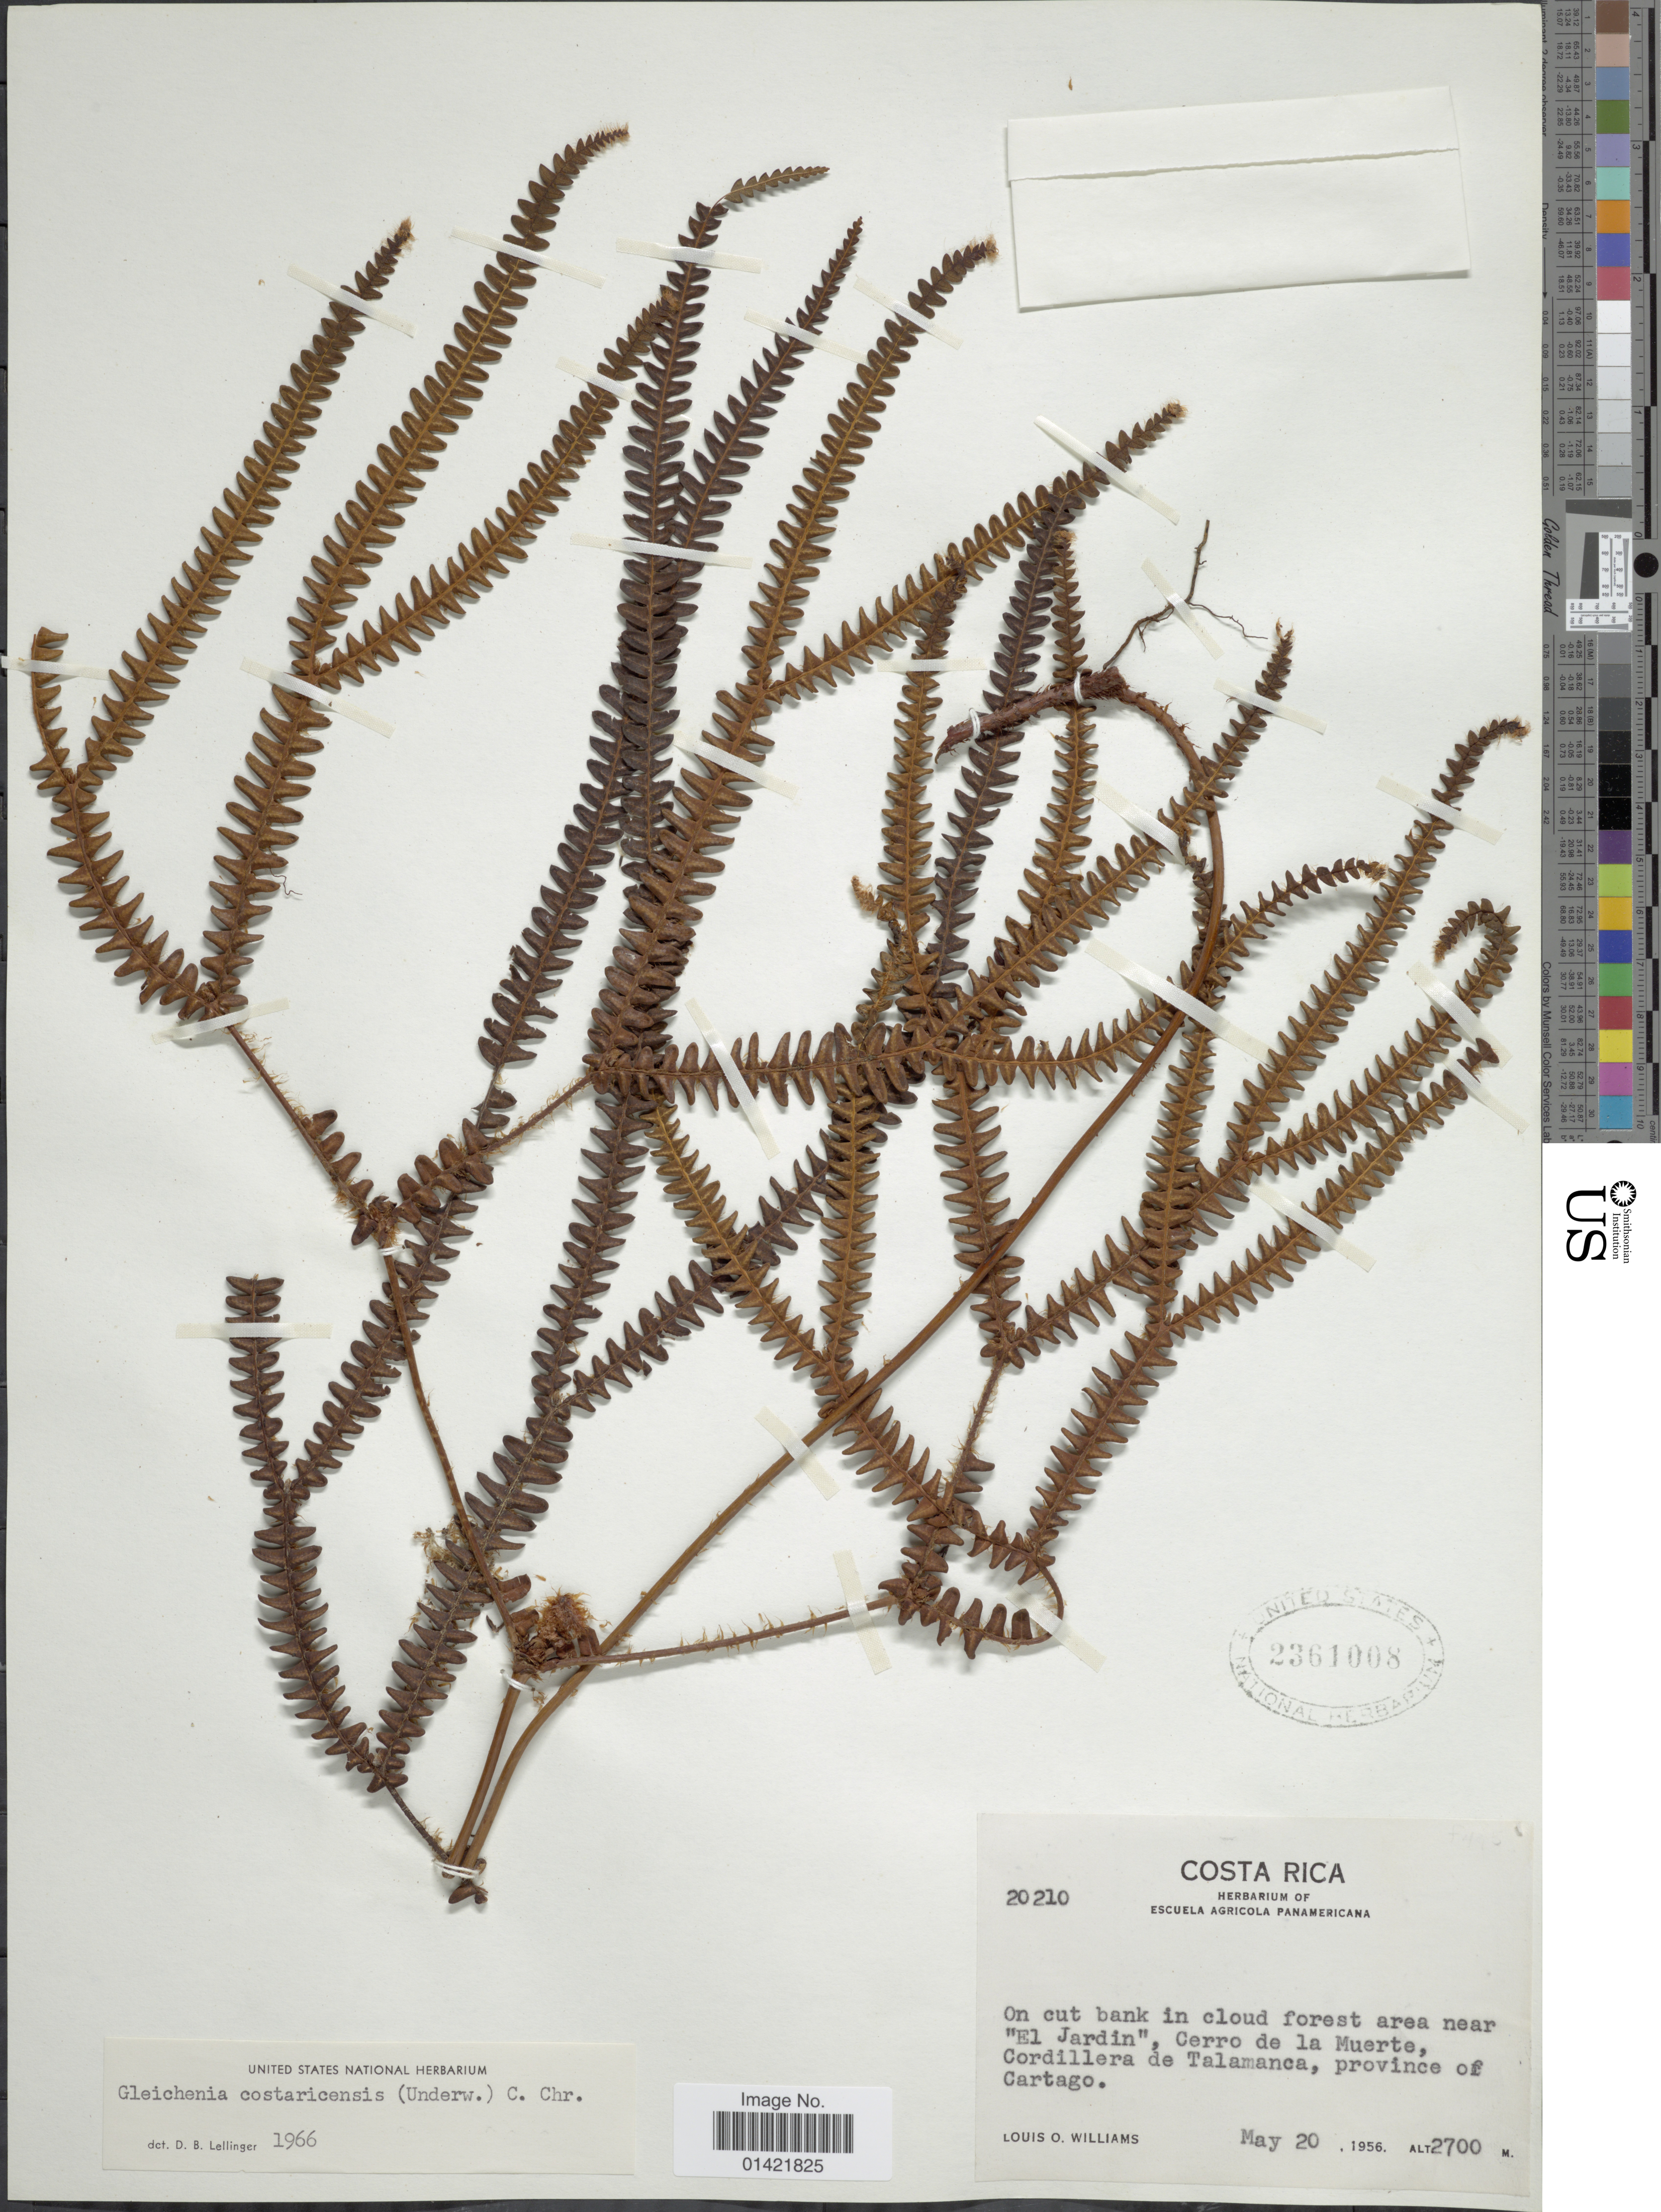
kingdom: Plantae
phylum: Tracheophyta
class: Polypodiopsida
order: Gleicheniales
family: Gleicheniaceae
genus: Sticherus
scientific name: Sticherus revolutus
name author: (Kunth) Ching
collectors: L. O. Williams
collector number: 20210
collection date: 1956-05-20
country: Costa Rica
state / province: Cartago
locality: On cut bank in cloud forest area near "El Jardin", Cerro de la Muerte, Cordillera de Talamanca, province of Cartago.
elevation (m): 2700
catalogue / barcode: US 2361008